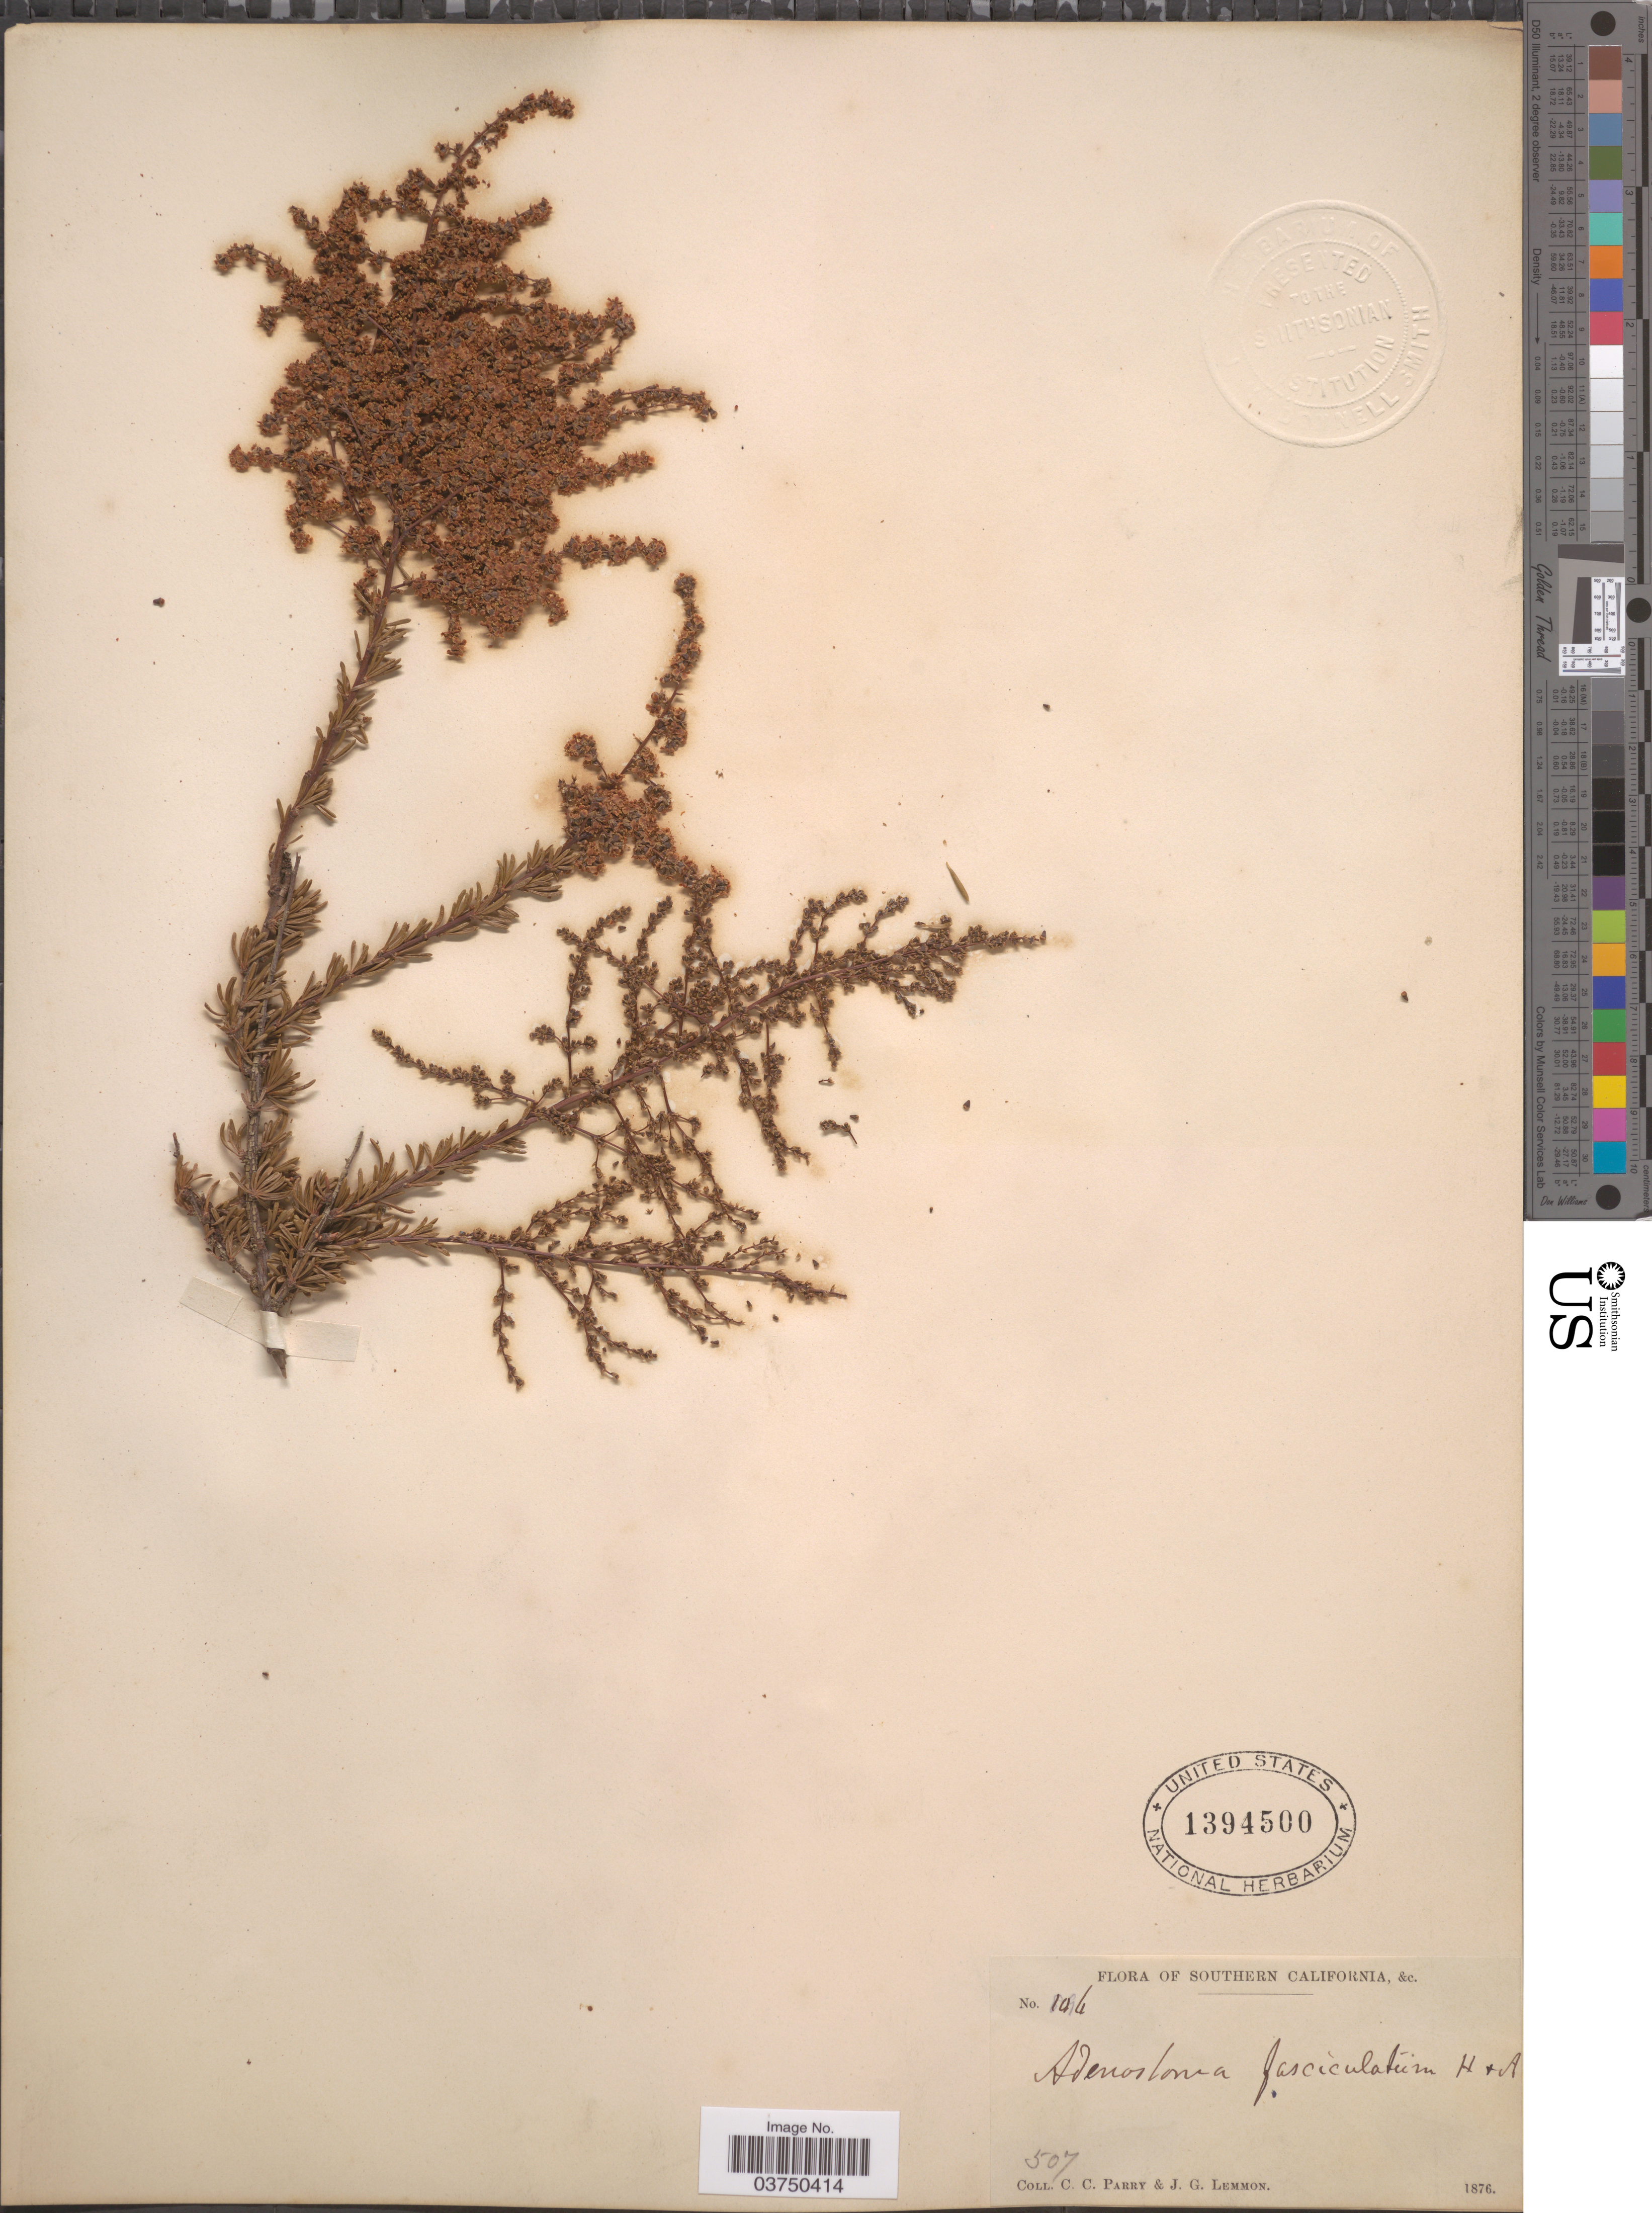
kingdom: Plantae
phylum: Tracheophyta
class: Magnoliopsida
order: Rosales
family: Rosaceae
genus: Adenostoma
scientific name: Adenostoma fasciculatum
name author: Hook. & Arn.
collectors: C. C. Parry & J. Lemmon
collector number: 104*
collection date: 1876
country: United States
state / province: California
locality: Southern California.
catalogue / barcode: US 1394500